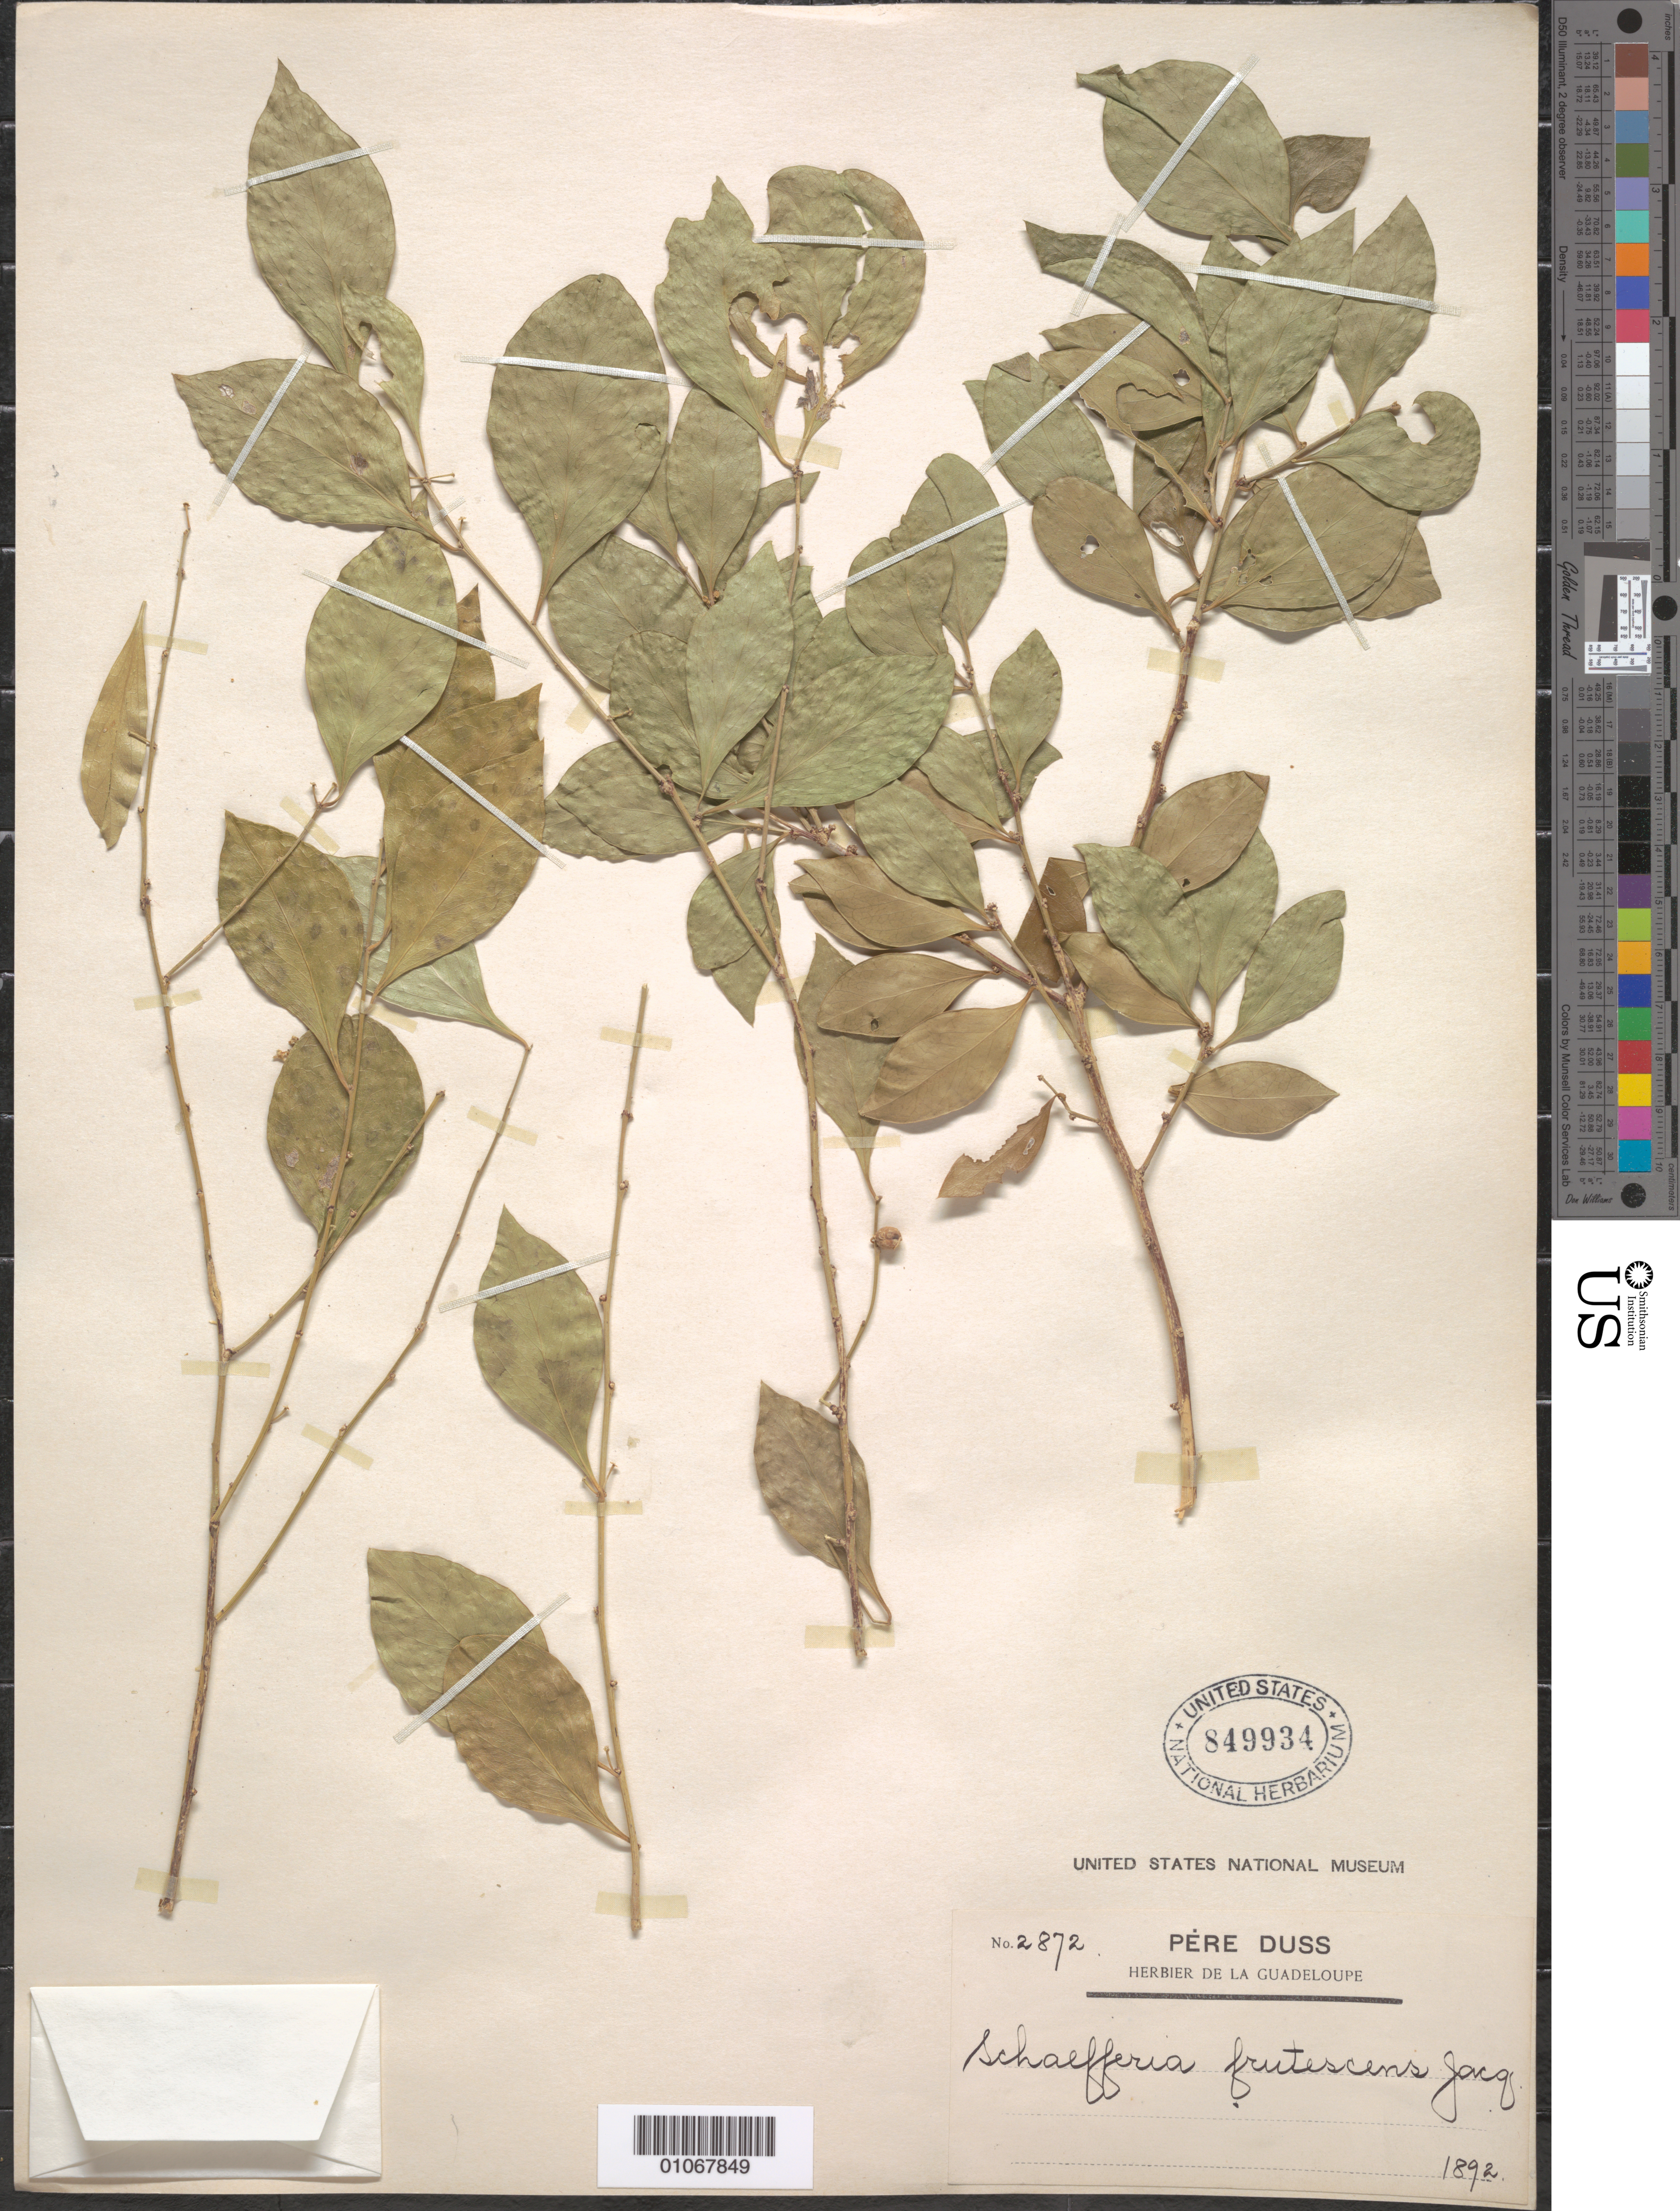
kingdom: Plantae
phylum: Tracheophyta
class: Magnoliopsida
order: Celastrales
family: Celastraceae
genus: Schaefferia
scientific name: Schaefferia frutescens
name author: Jacq.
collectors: Père Duss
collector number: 2872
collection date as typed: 01 Jan 1892 to 31 Jan 1892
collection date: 1892-01-01/1892-01-31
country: Guadeloupe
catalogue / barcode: US 849934